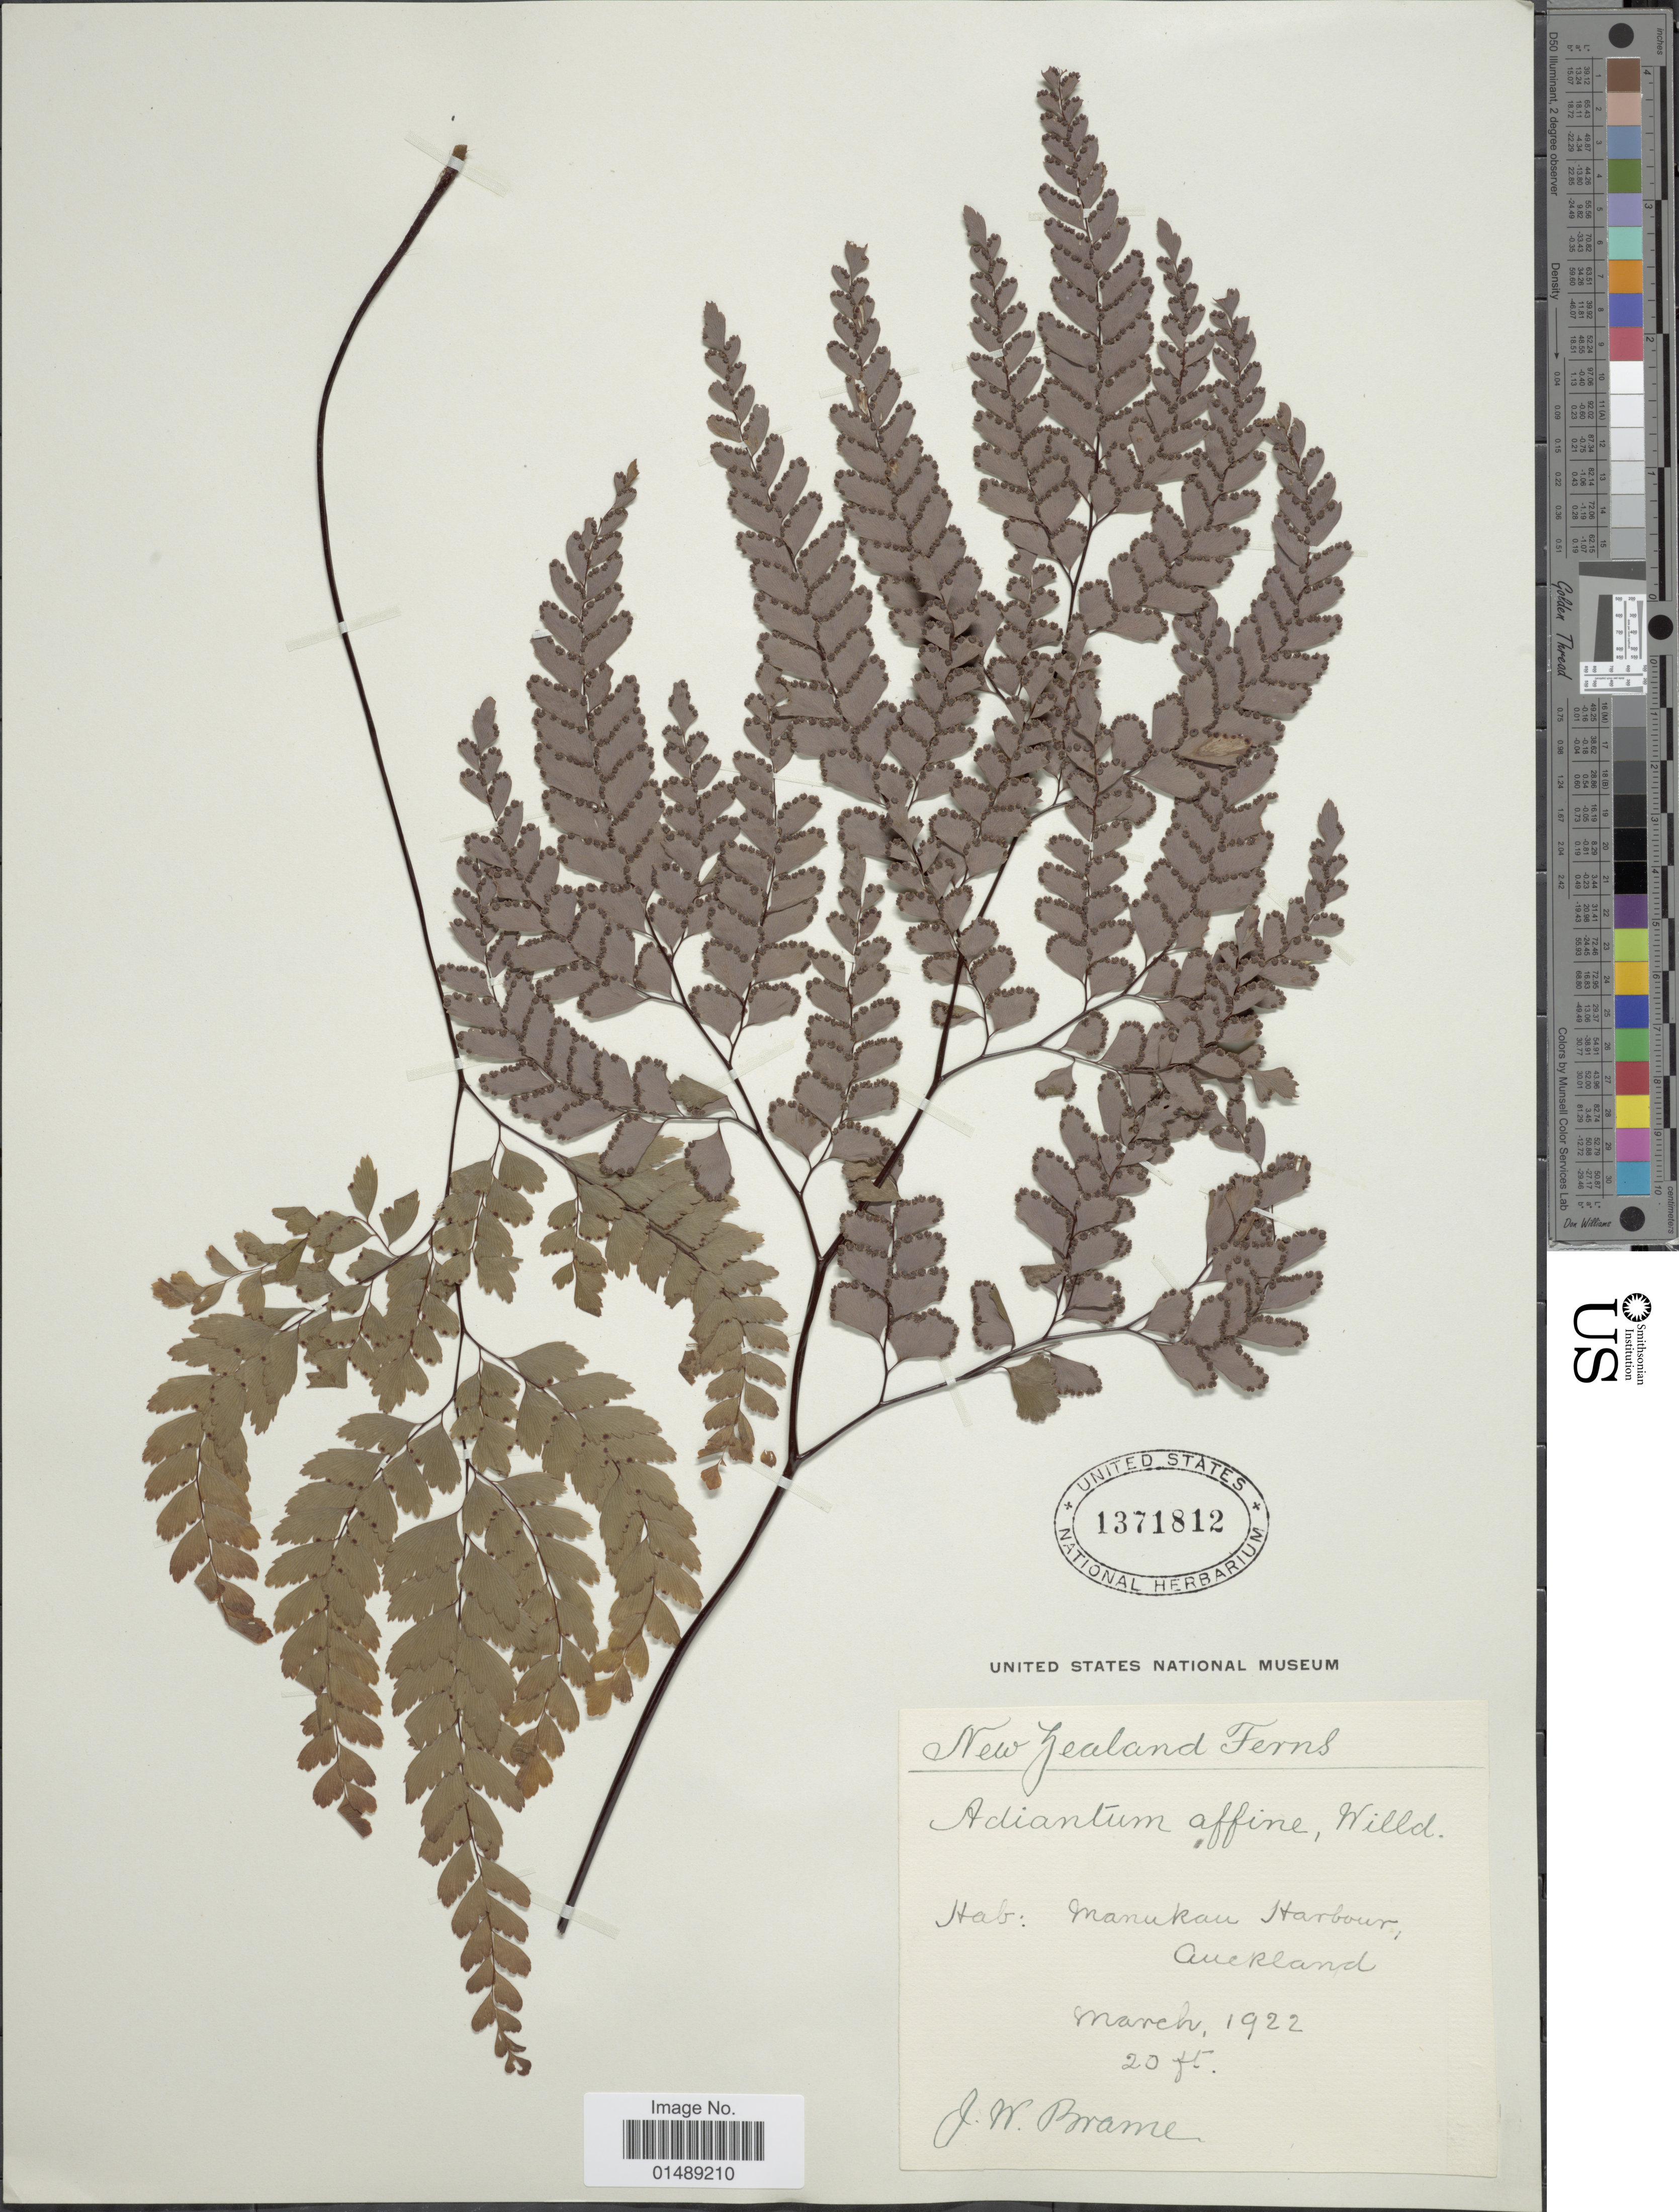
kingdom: Plantae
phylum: Tracheophyta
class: Polypodiopsida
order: Polypodiales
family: Pteridaceae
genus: Adiantum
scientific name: Adiantum affine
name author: Willd.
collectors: J. Brame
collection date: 1922-03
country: New Zealand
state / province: Auckland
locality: New Zealand Ferns, Manukau Harbour, Auckland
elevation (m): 6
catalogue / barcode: US 1371812